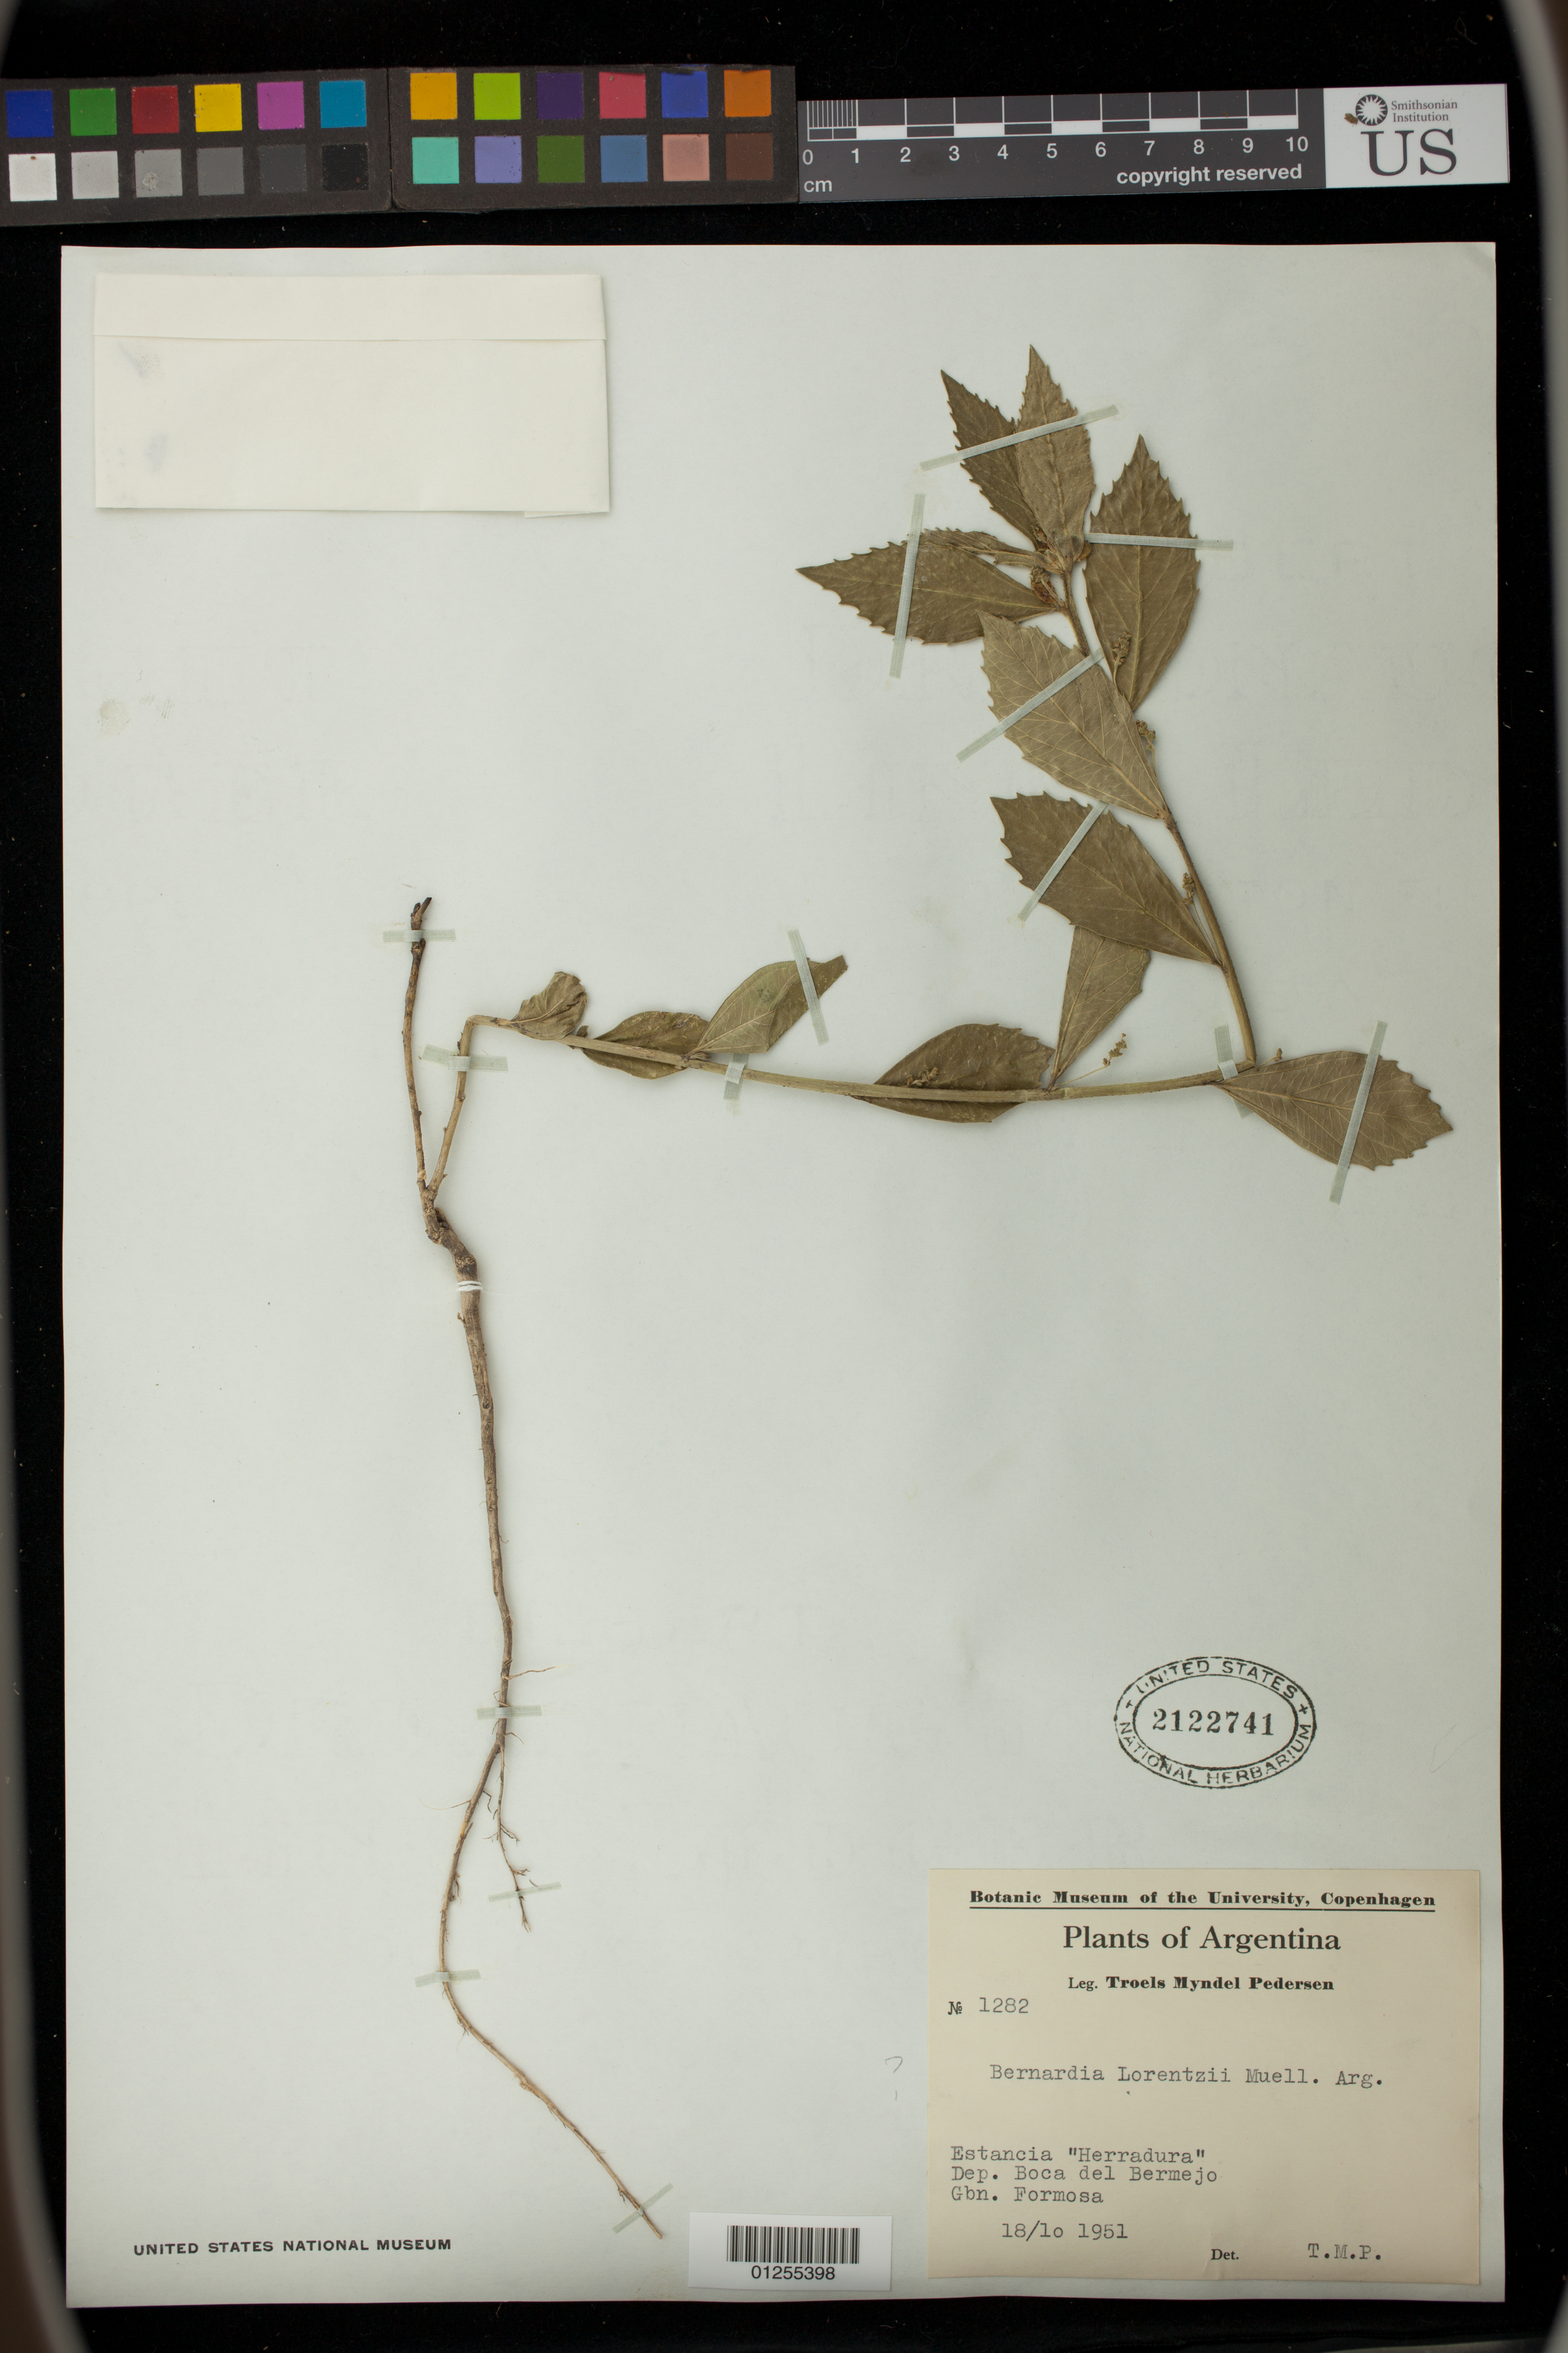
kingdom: Plantae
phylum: Tracheophyta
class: Magnoliopsida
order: Malpighiales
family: Euphorbiaceae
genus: Bernardia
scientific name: Bernardia lorentzii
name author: Müll. Arg.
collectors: T. Pederson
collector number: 1282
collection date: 1951-10-18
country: Argentina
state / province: Formosa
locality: Estancia Herradura.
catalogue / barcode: US 2122741